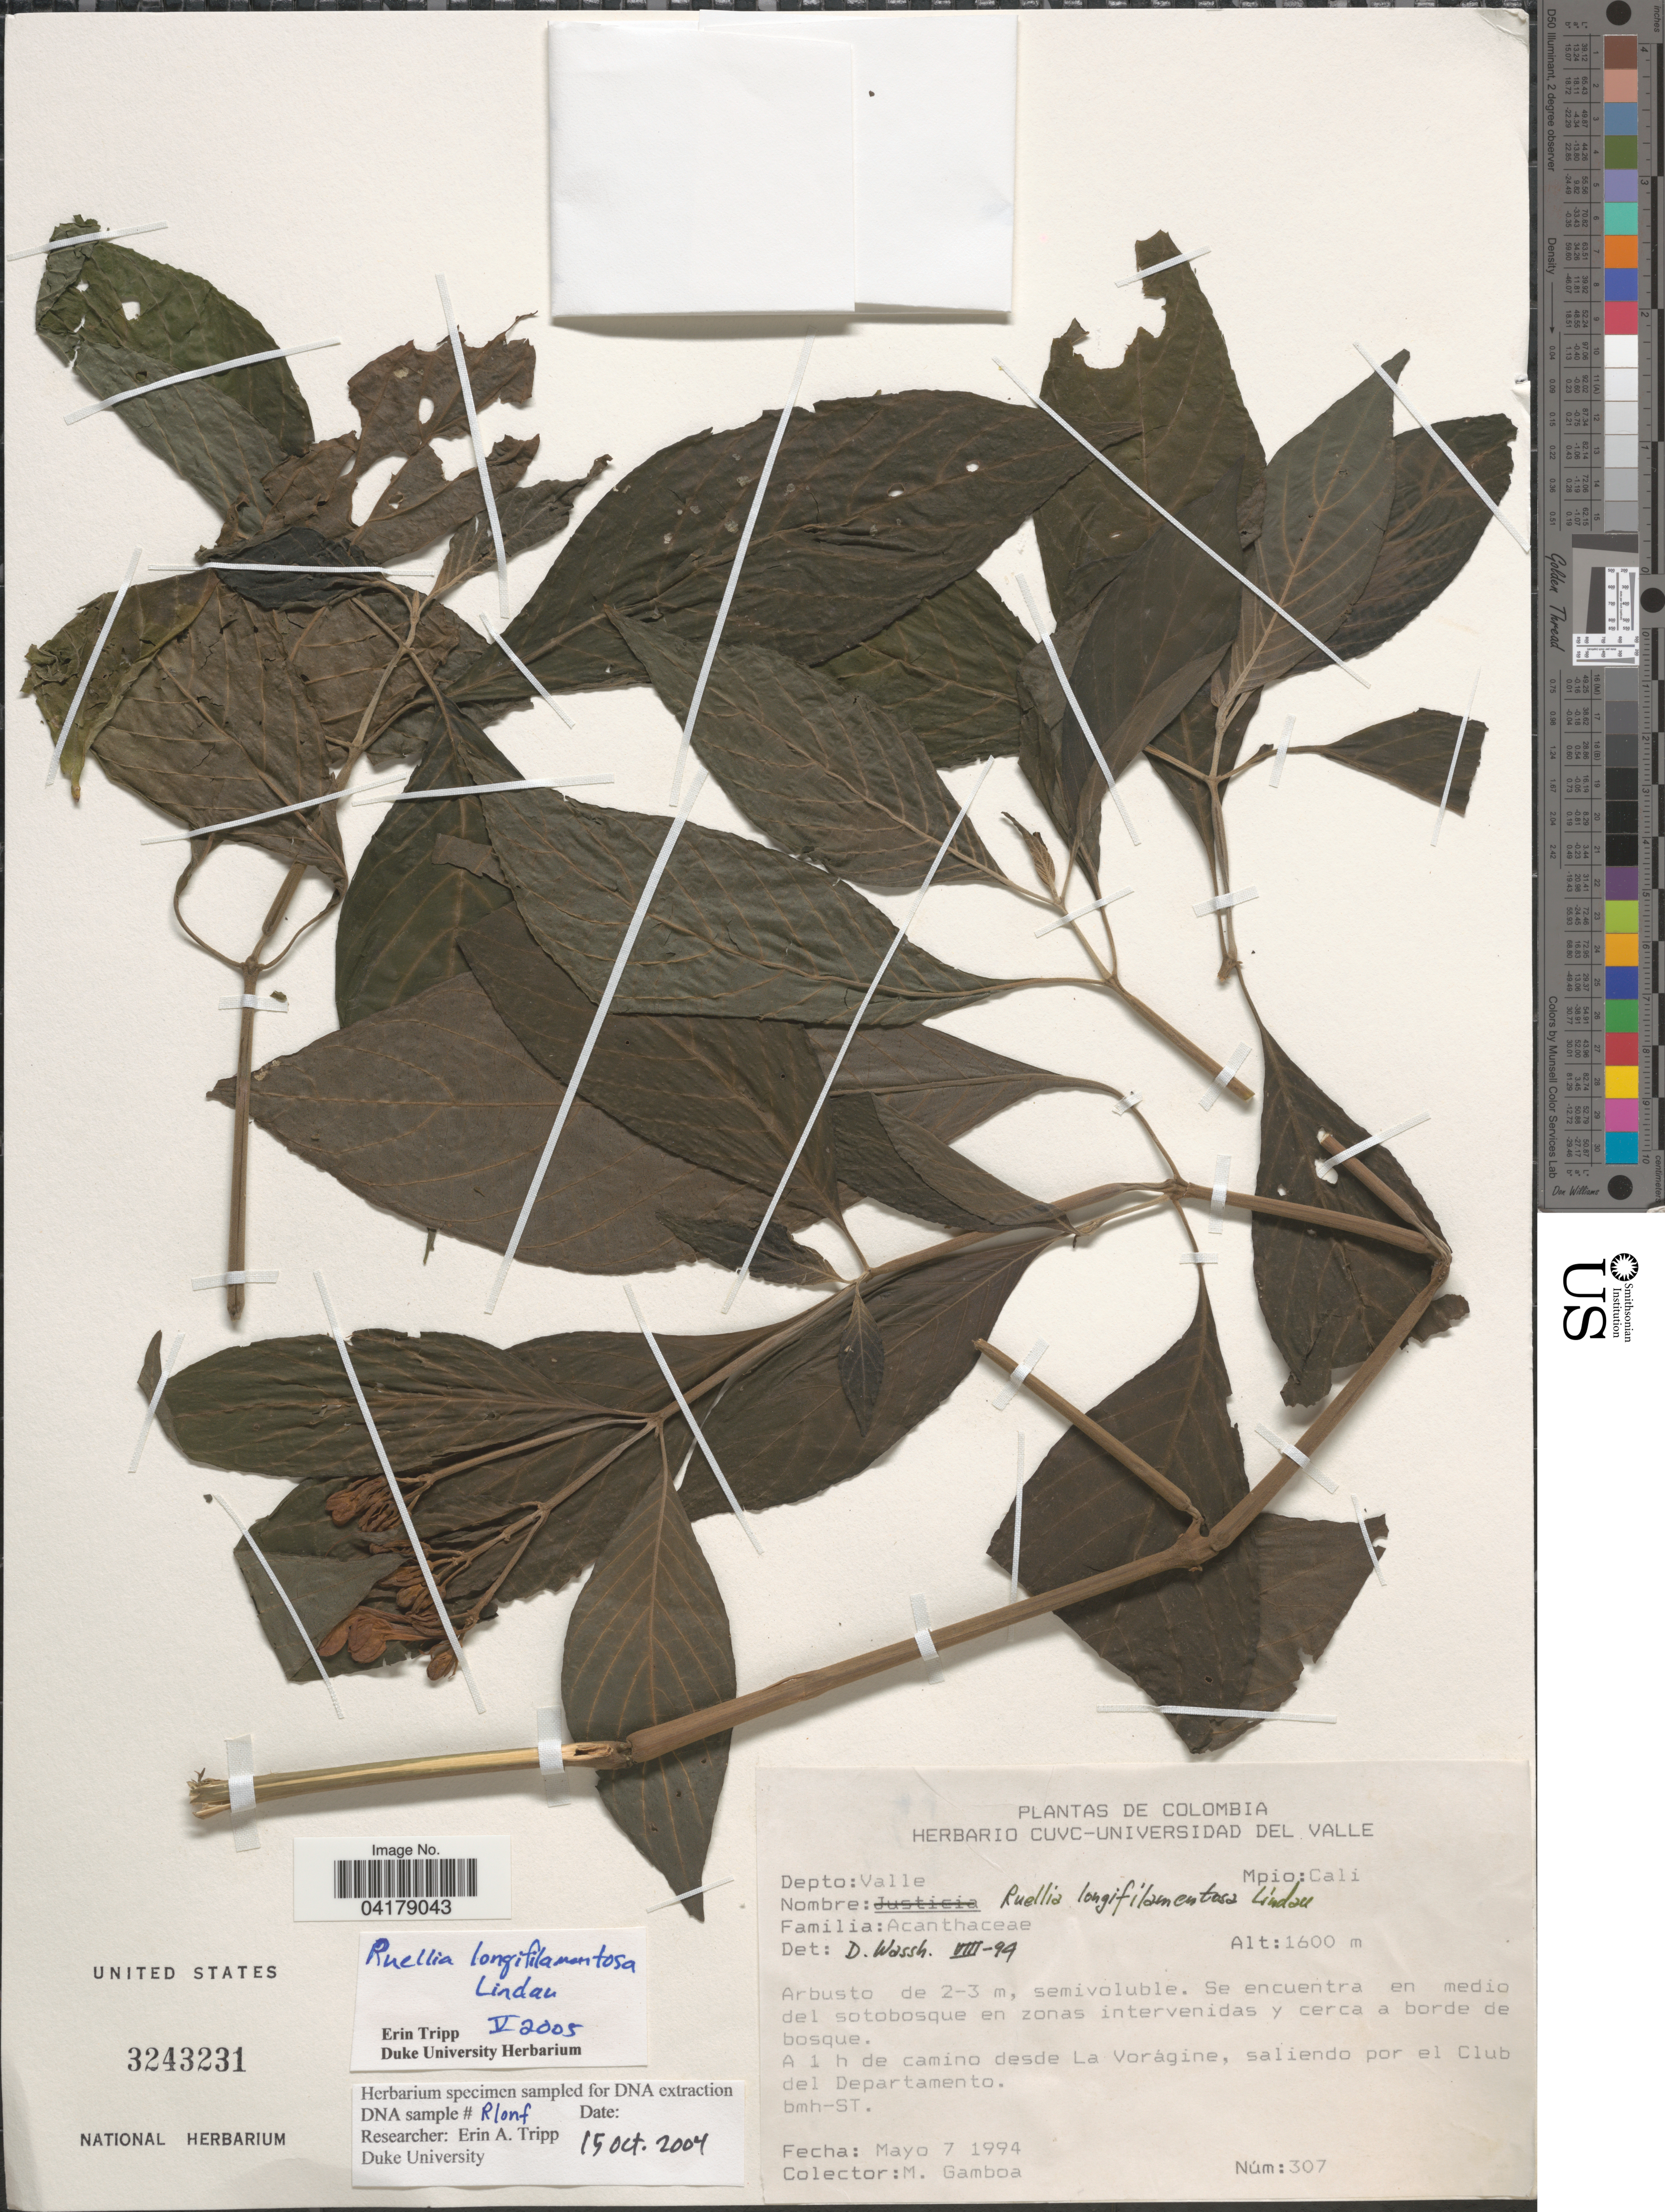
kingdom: Plantae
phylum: Tracheophyta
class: Magnoliopsida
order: Lamiales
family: Acanthaceae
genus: Ruellia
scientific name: Ruellia longifilamentosa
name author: Lindau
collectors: M. Gamboa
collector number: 307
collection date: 1994-05-07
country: Colombia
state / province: Valle del Cauca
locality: Depto: Valle. Mpio: Cali. A 1 h de camino desde La Vorágine, saliendo por el Club del Departamento.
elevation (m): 1600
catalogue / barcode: US 3243231